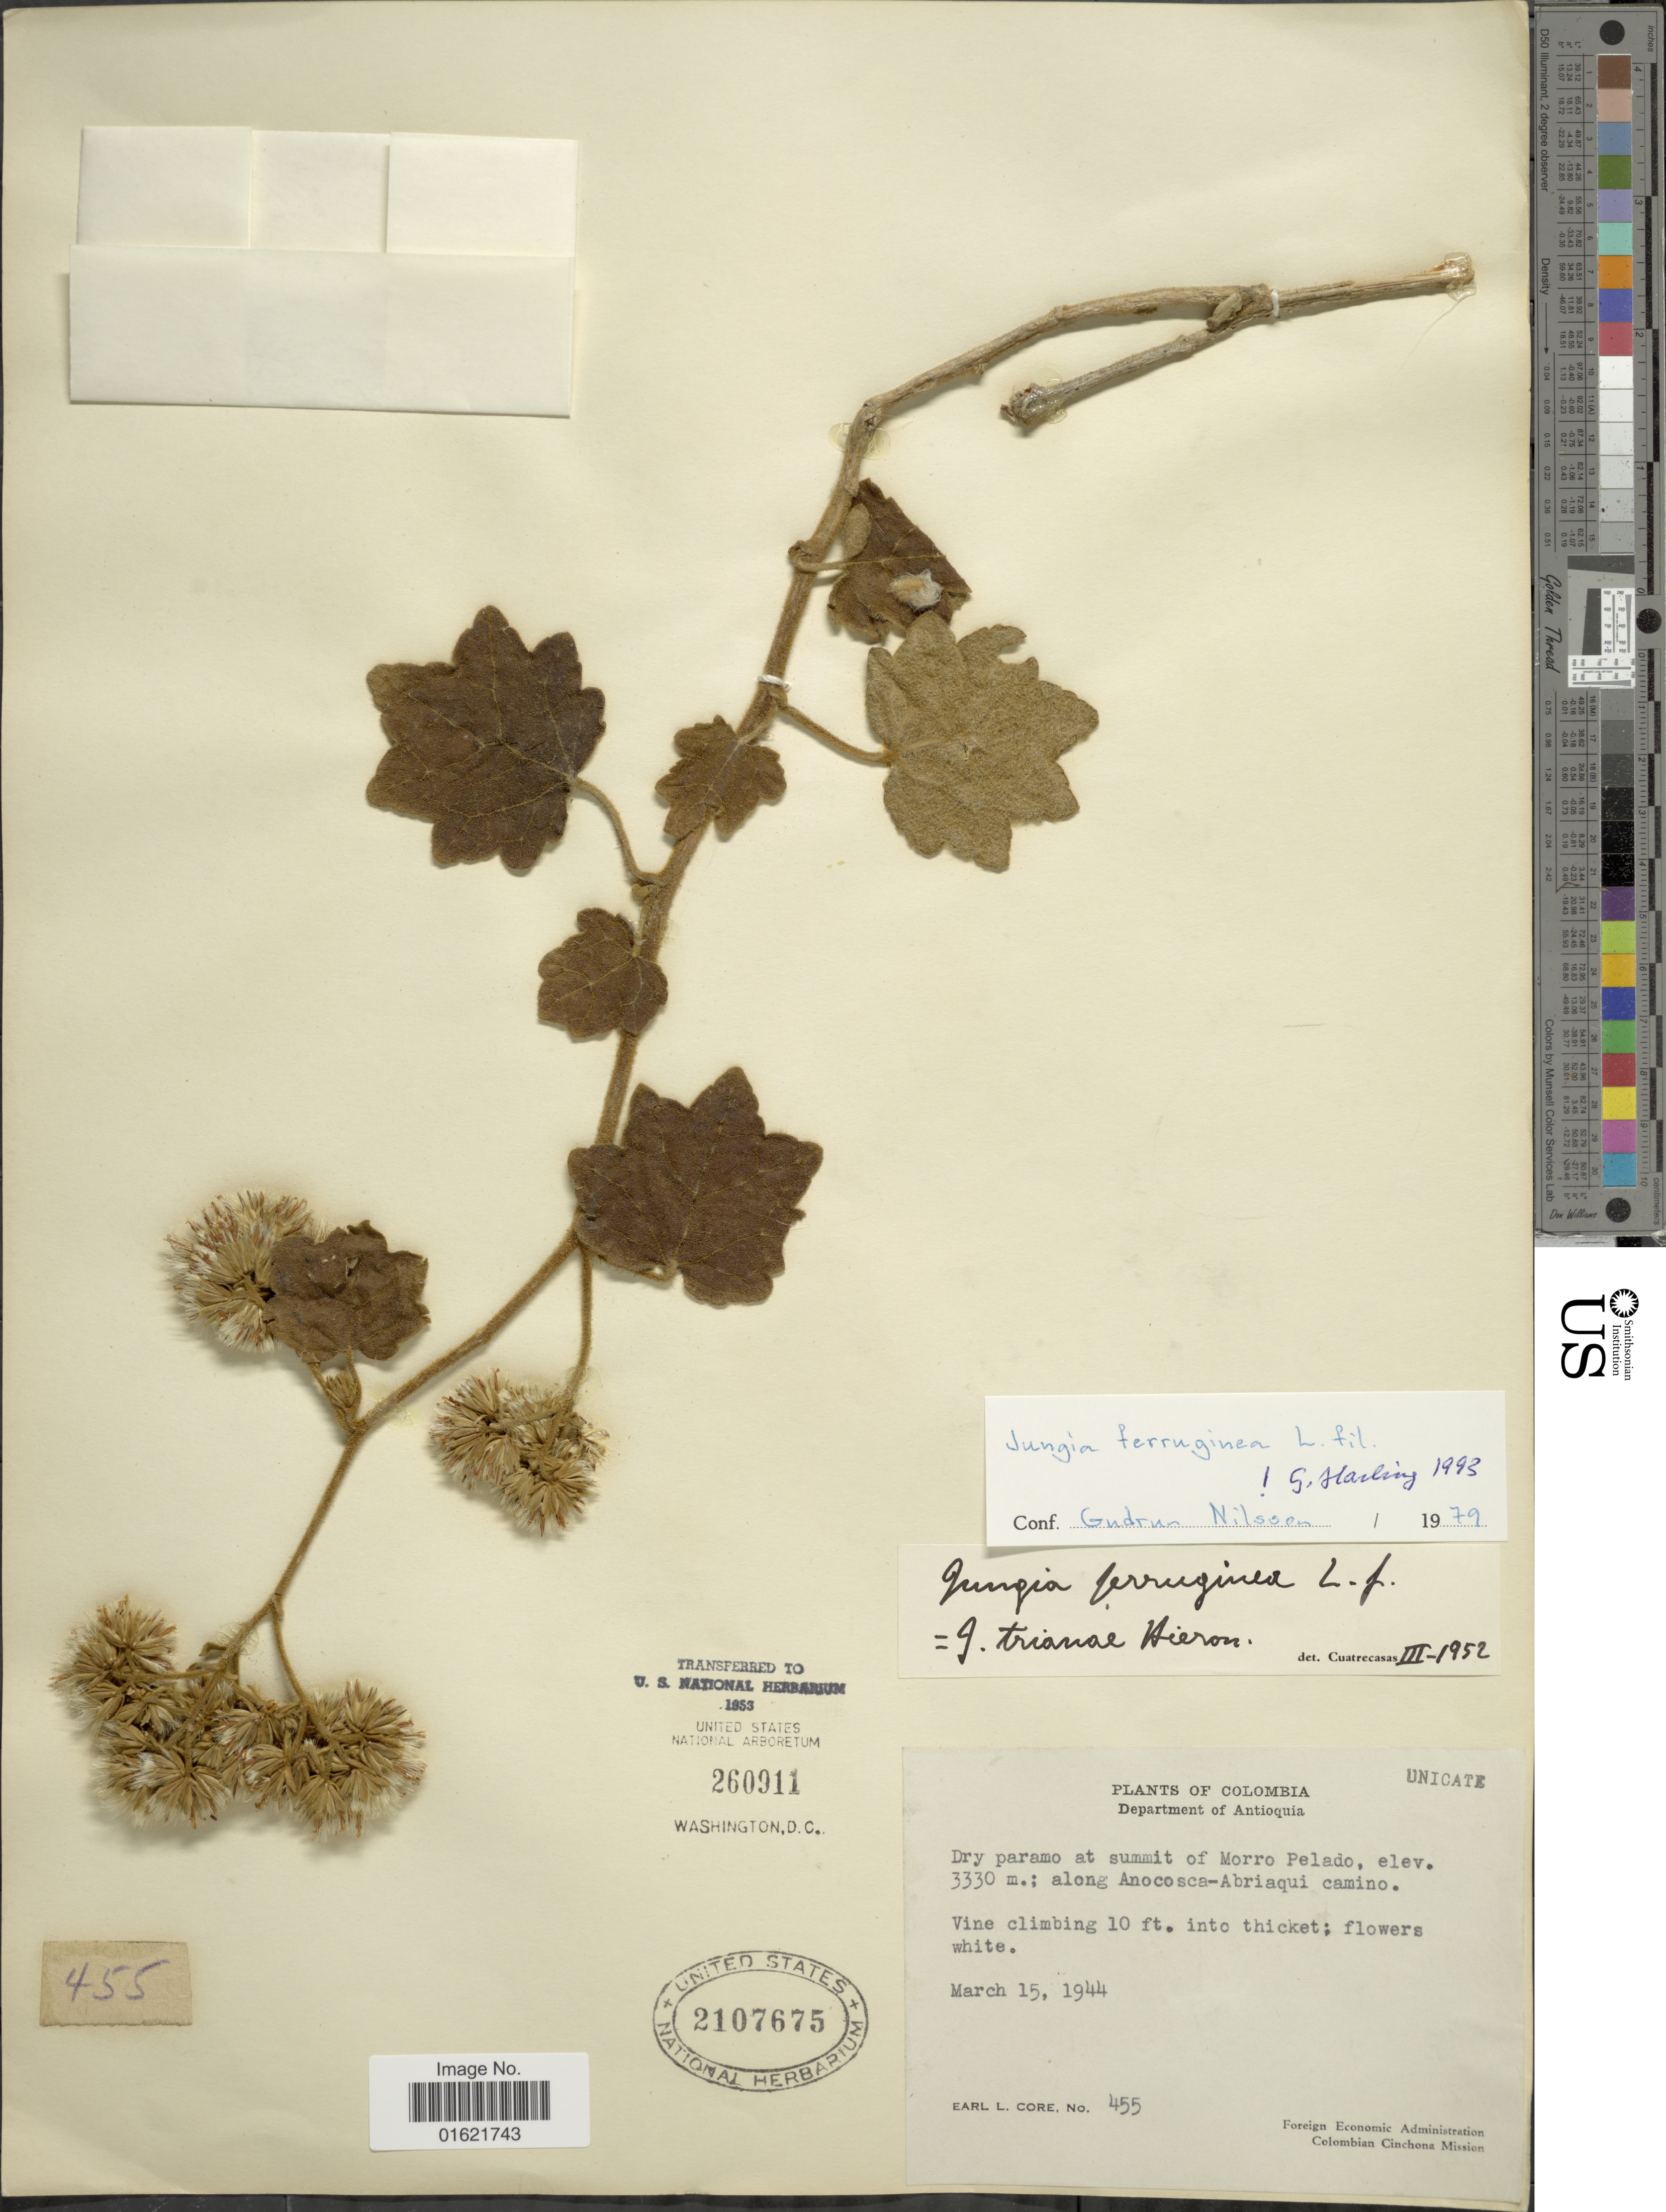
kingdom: Plantae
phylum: Tracheophyta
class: Magnoliopsida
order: Asterales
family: Asteraceae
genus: Jungia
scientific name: Jungia ferruginea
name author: L. f.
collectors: E. L. Core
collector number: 455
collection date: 1944-03-15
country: Colombia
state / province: Antioquia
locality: Department of Antioquia. Dry paramo at summit of Morro Pelado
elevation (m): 3330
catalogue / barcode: US 2107675